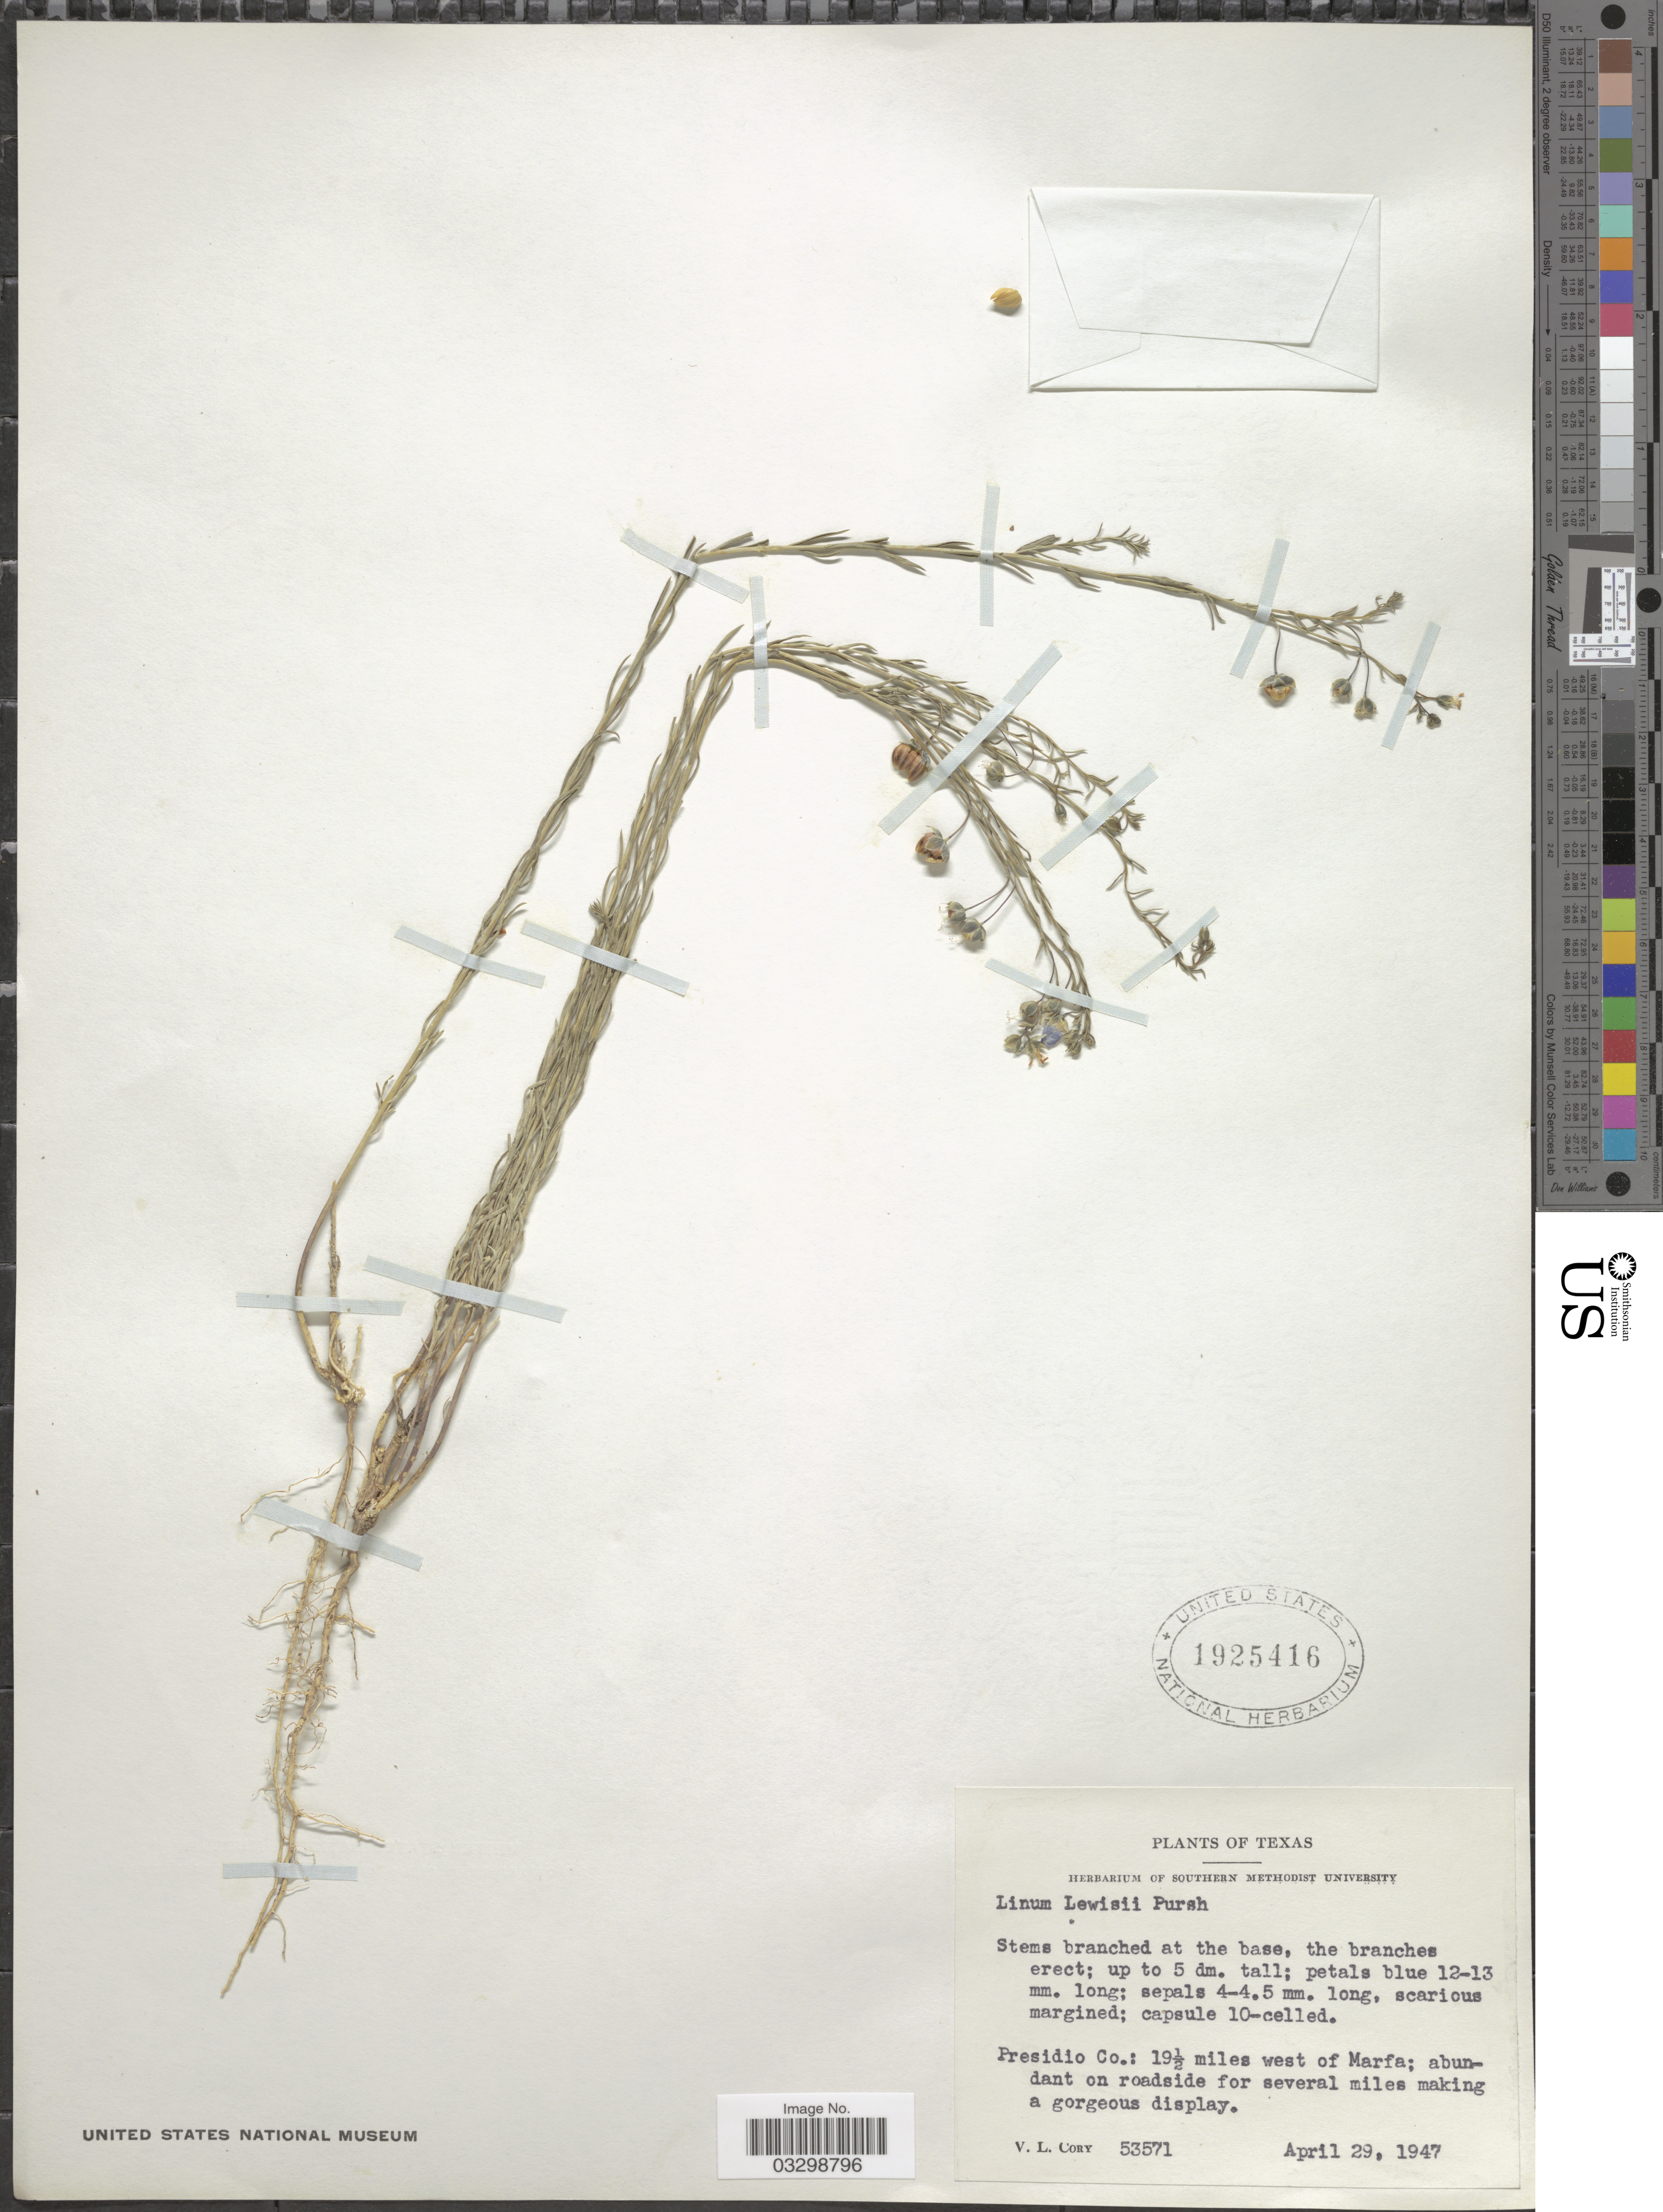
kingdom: Plantae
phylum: Tracheophyta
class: Magnoliopsida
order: Malpighiales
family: Linaceae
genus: Linum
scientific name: Linum lewisii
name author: Pursh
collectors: V. Cory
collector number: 53571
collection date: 1947-04-29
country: United States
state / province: Texas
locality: Presidio Co.: 19½ miles west of Marfa.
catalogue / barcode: US 1925416